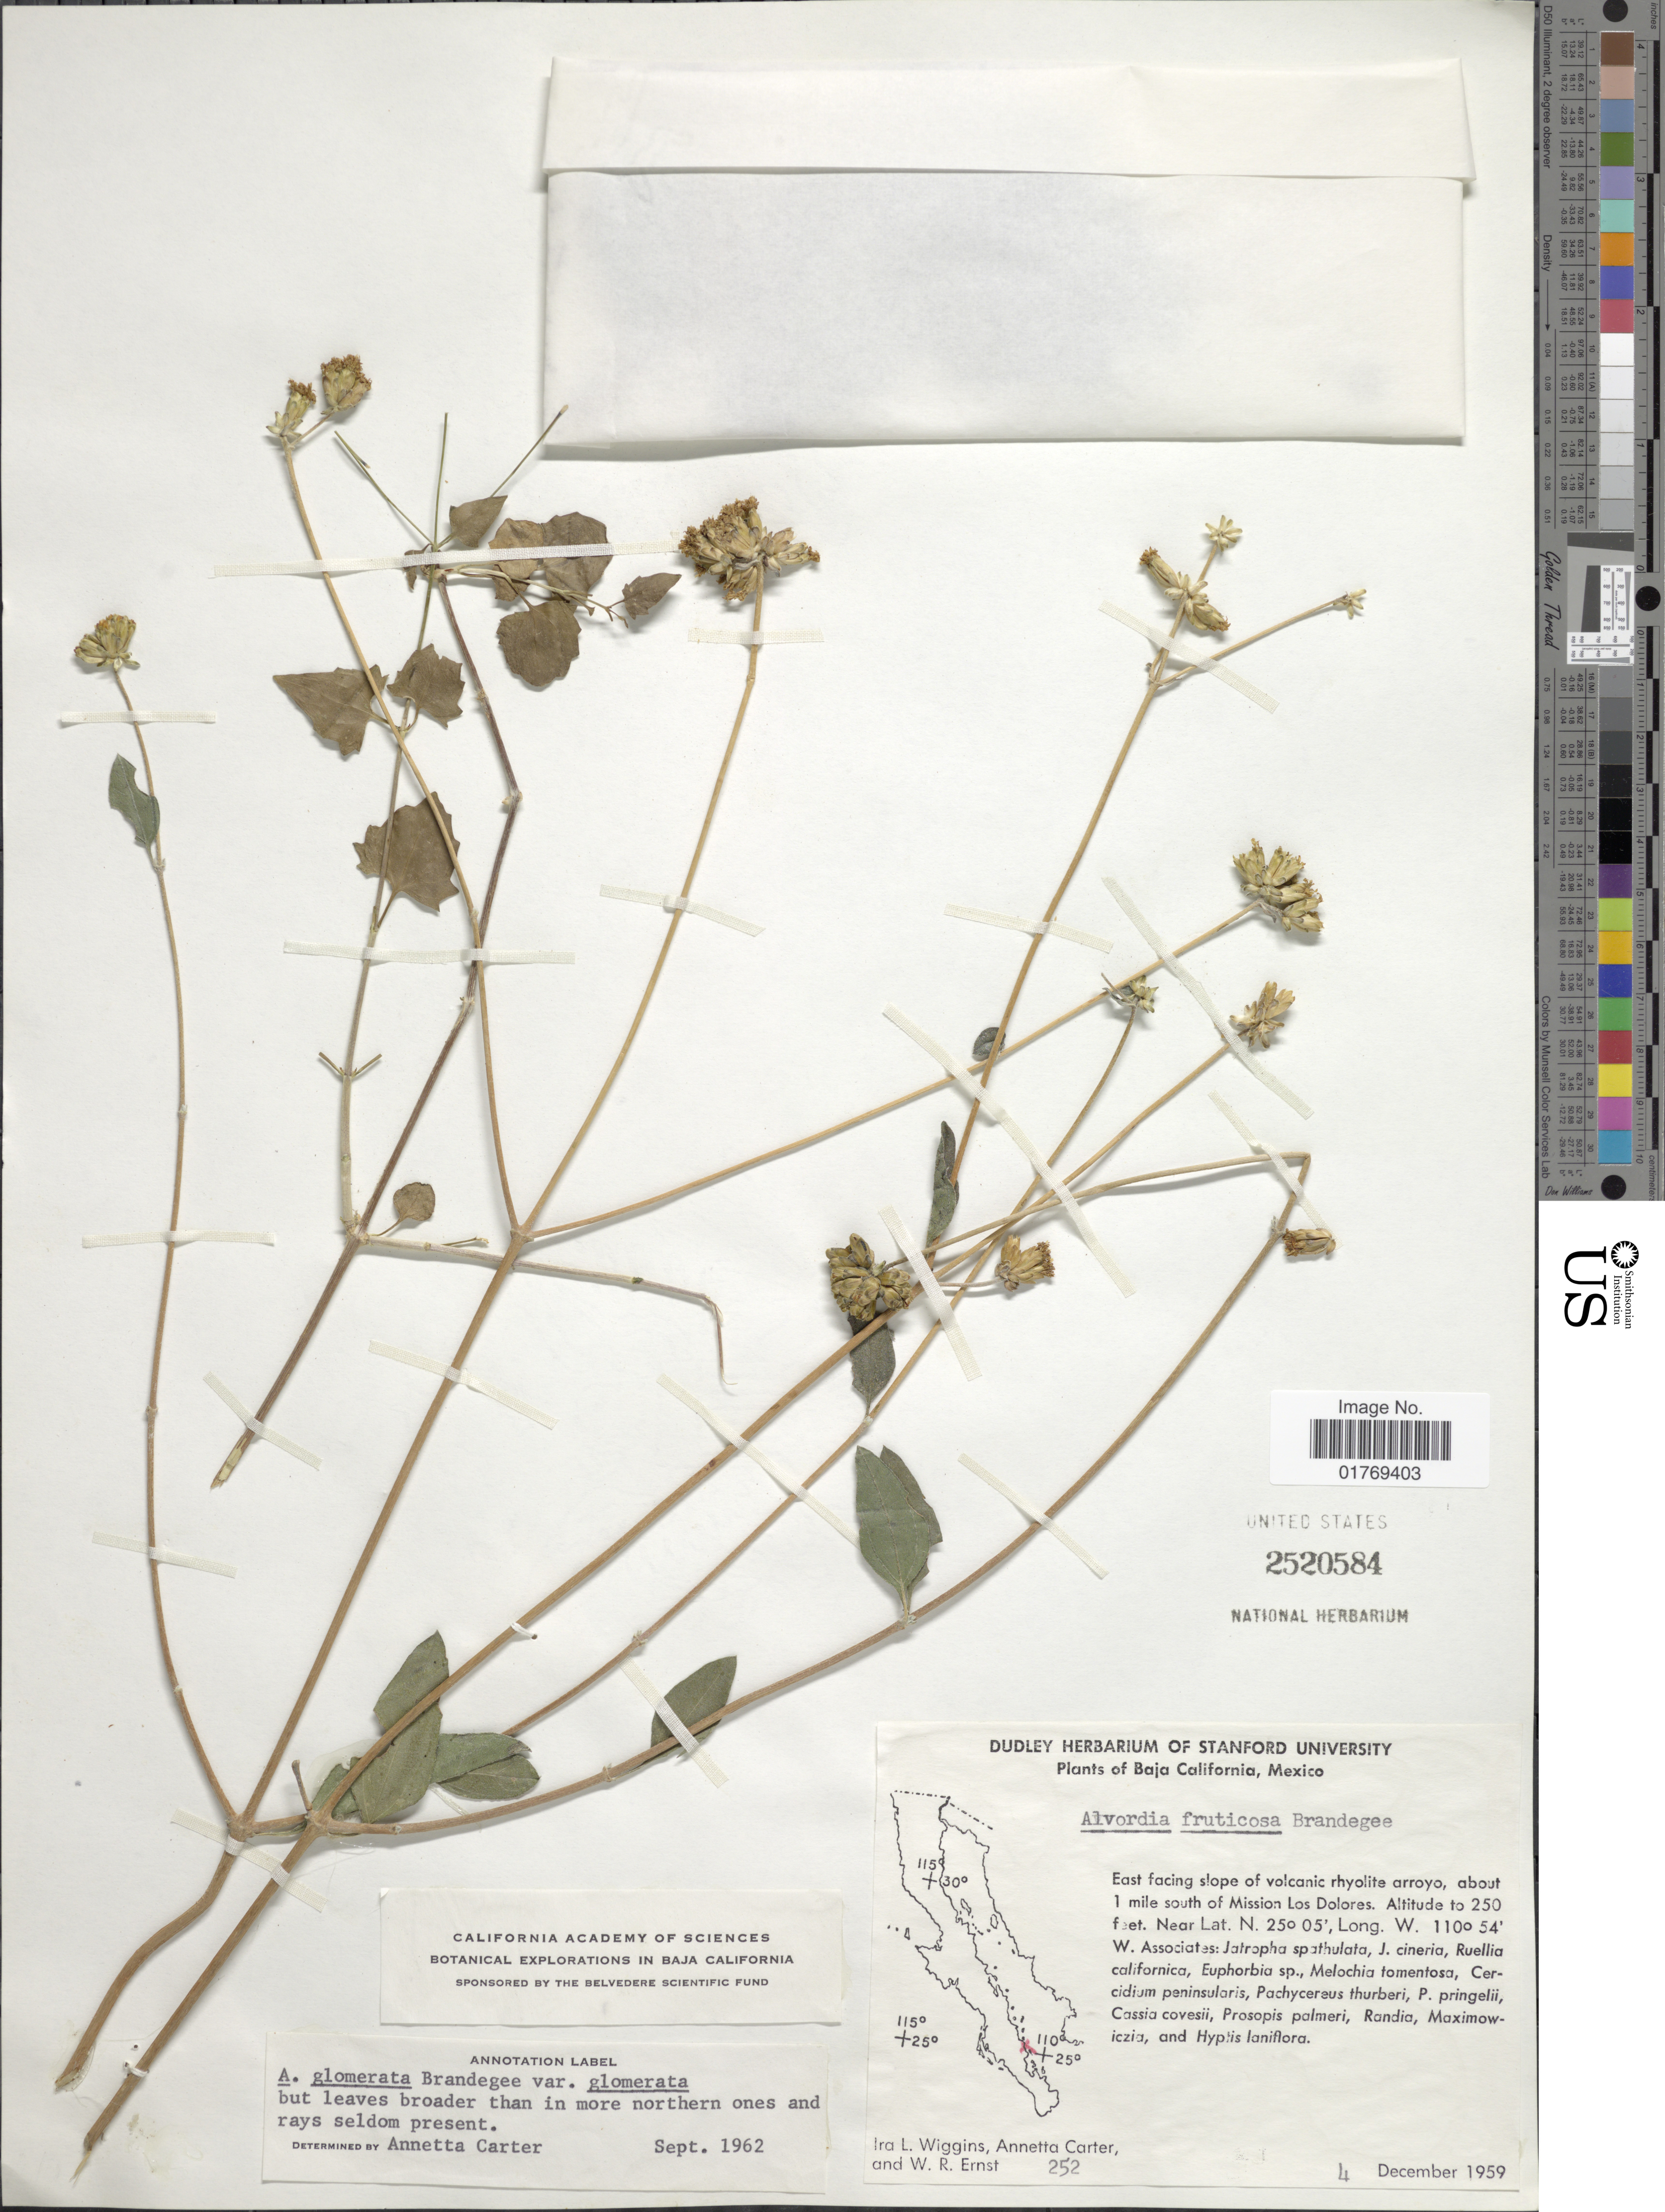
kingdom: Plantae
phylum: Tracheophyta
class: Magnoliopsida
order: Asterales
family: Asteraceae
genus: Alvordia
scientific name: Alvordia glomerata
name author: Brandegee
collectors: I. L. Wiggins, A. Carter & W. R. Ernst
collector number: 252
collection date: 1959-12-04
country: Mexico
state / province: Baja California Sur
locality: Baja California, Mexico. East facing slope of volcanic rhyolite arroyo, about 1 mile south of Mission Los Dolores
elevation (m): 76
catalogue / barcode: US 2520584